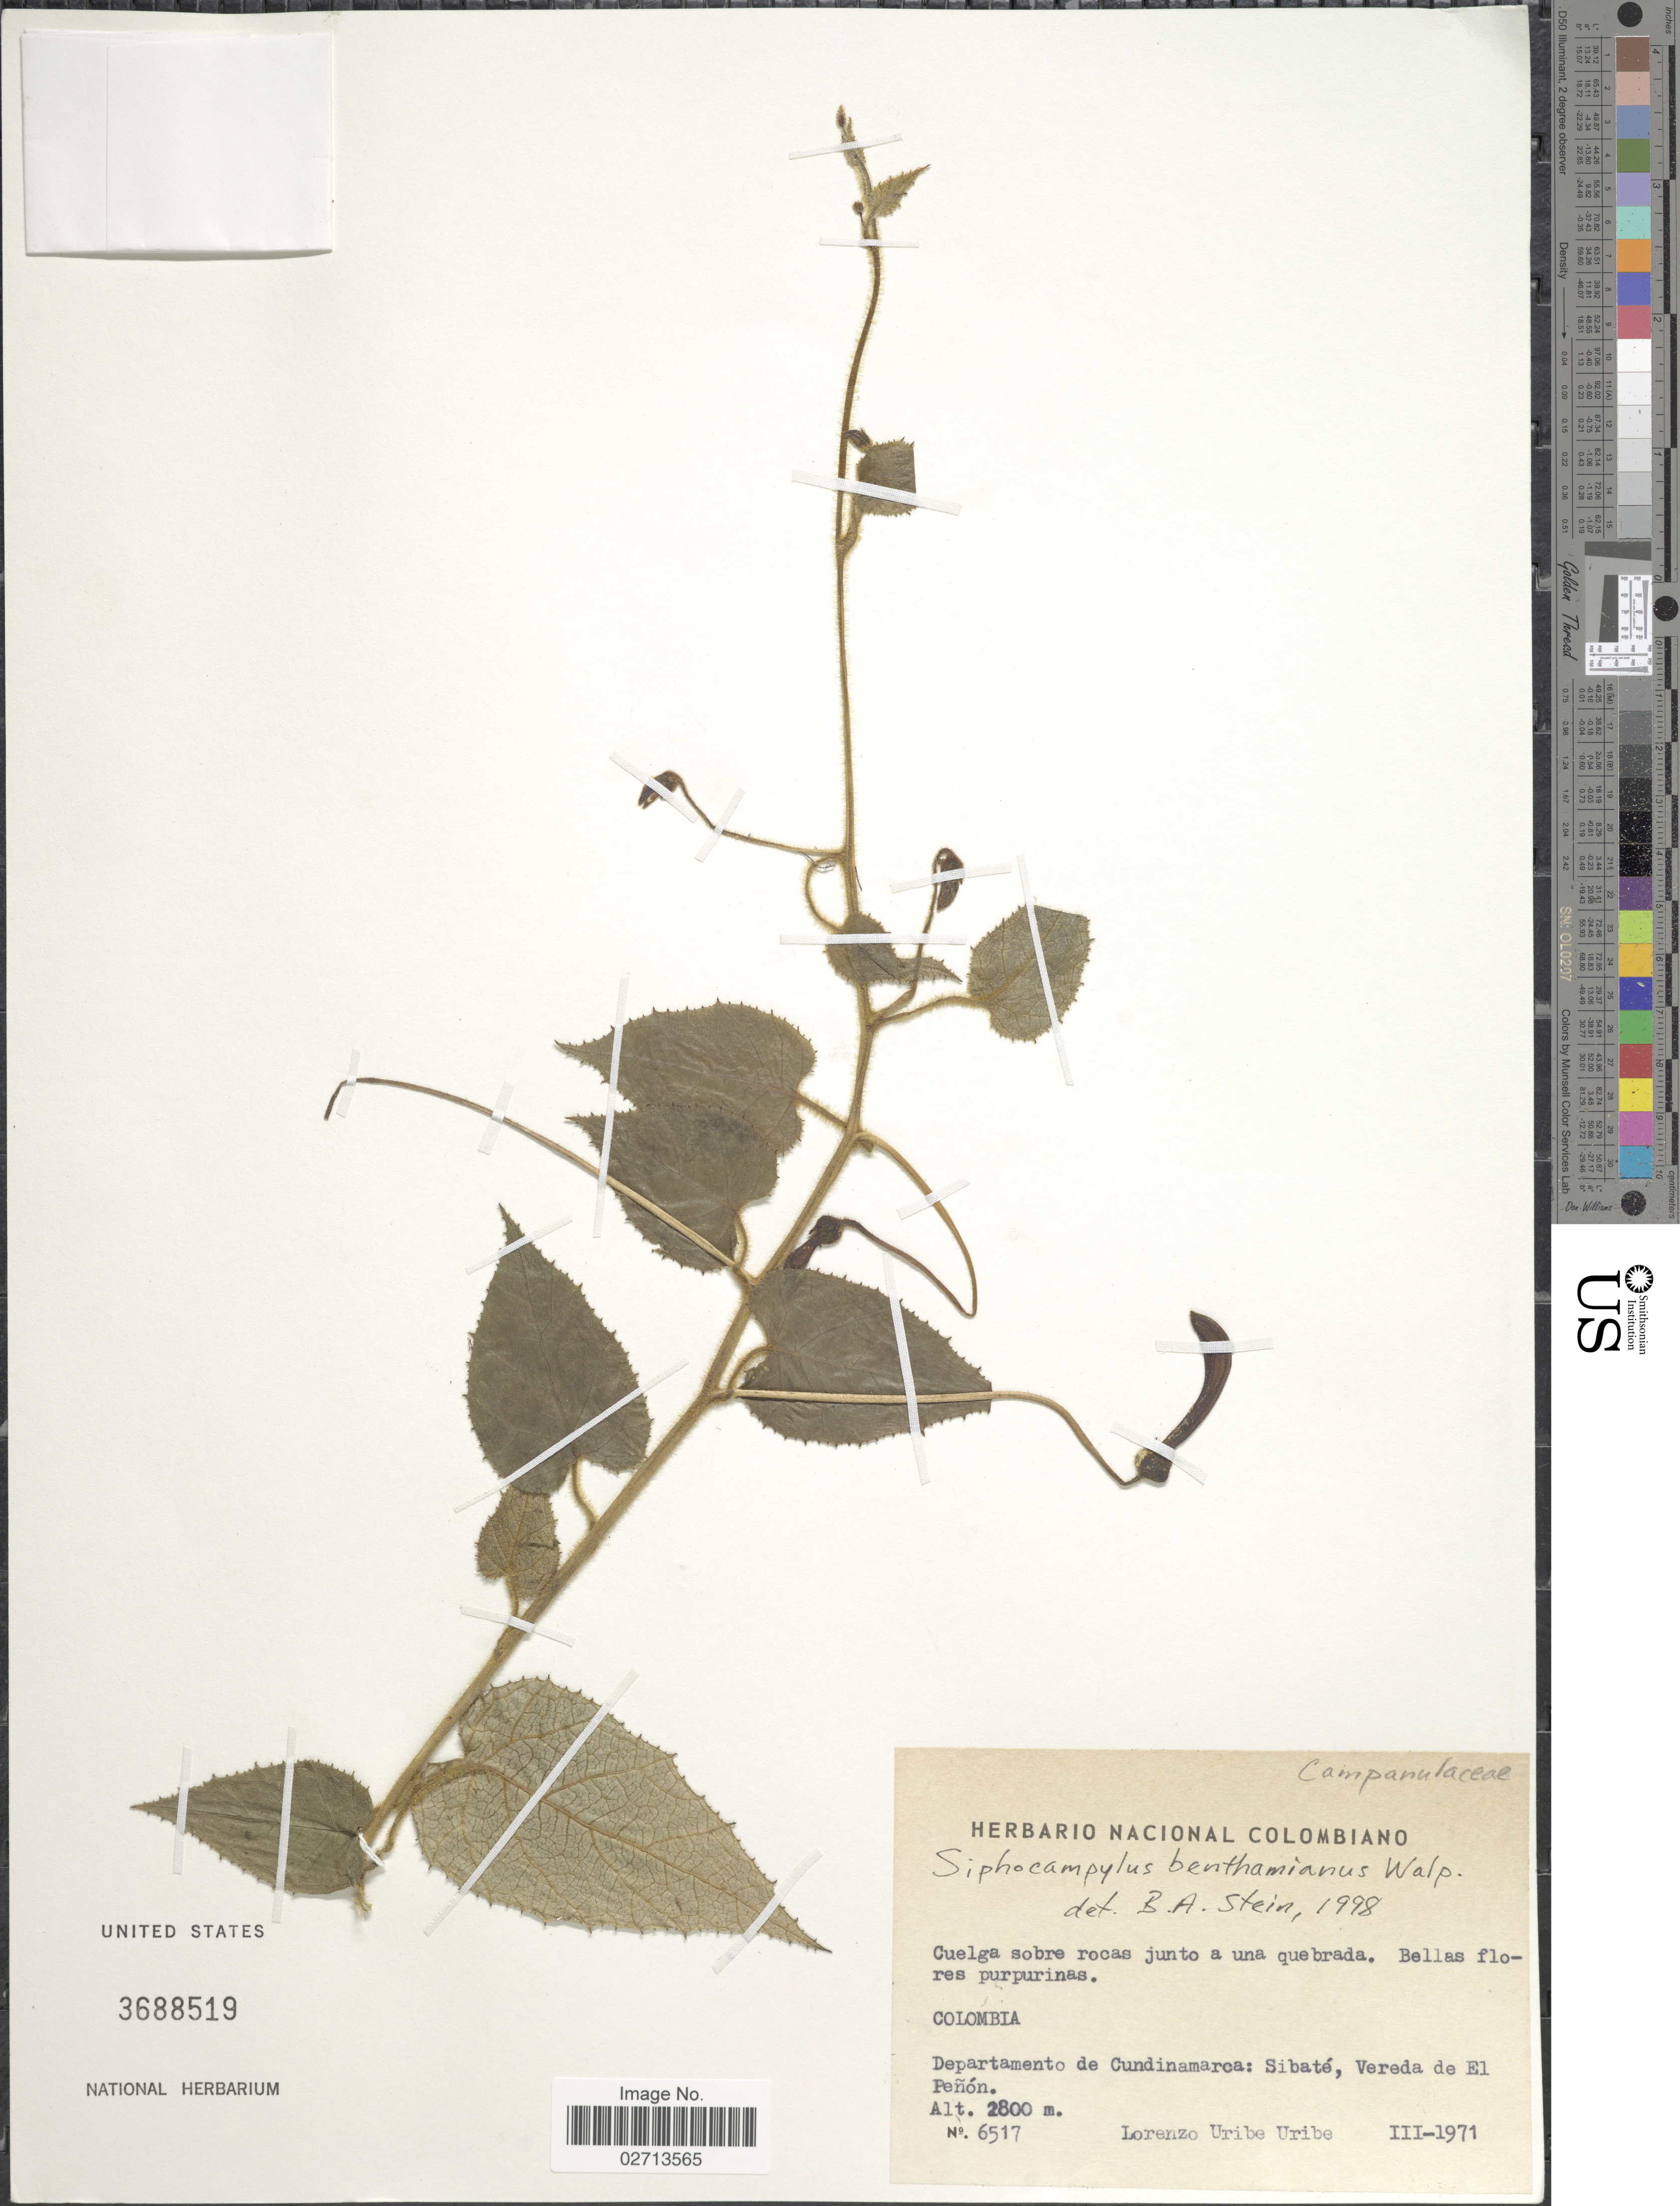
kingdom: Plantae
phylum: Tracheophyta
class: Magnoliopsida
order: Asterales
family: Campanulaceae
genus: Siphocampylus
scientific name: Siphocampylus benthamianus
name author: Walp.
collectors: L. Uribe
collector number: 6517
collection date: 1971-03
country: Colombia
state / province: Cundinamarca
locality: Sibate, Vereda de El Penon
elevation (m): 2800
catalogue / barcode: US 3688519